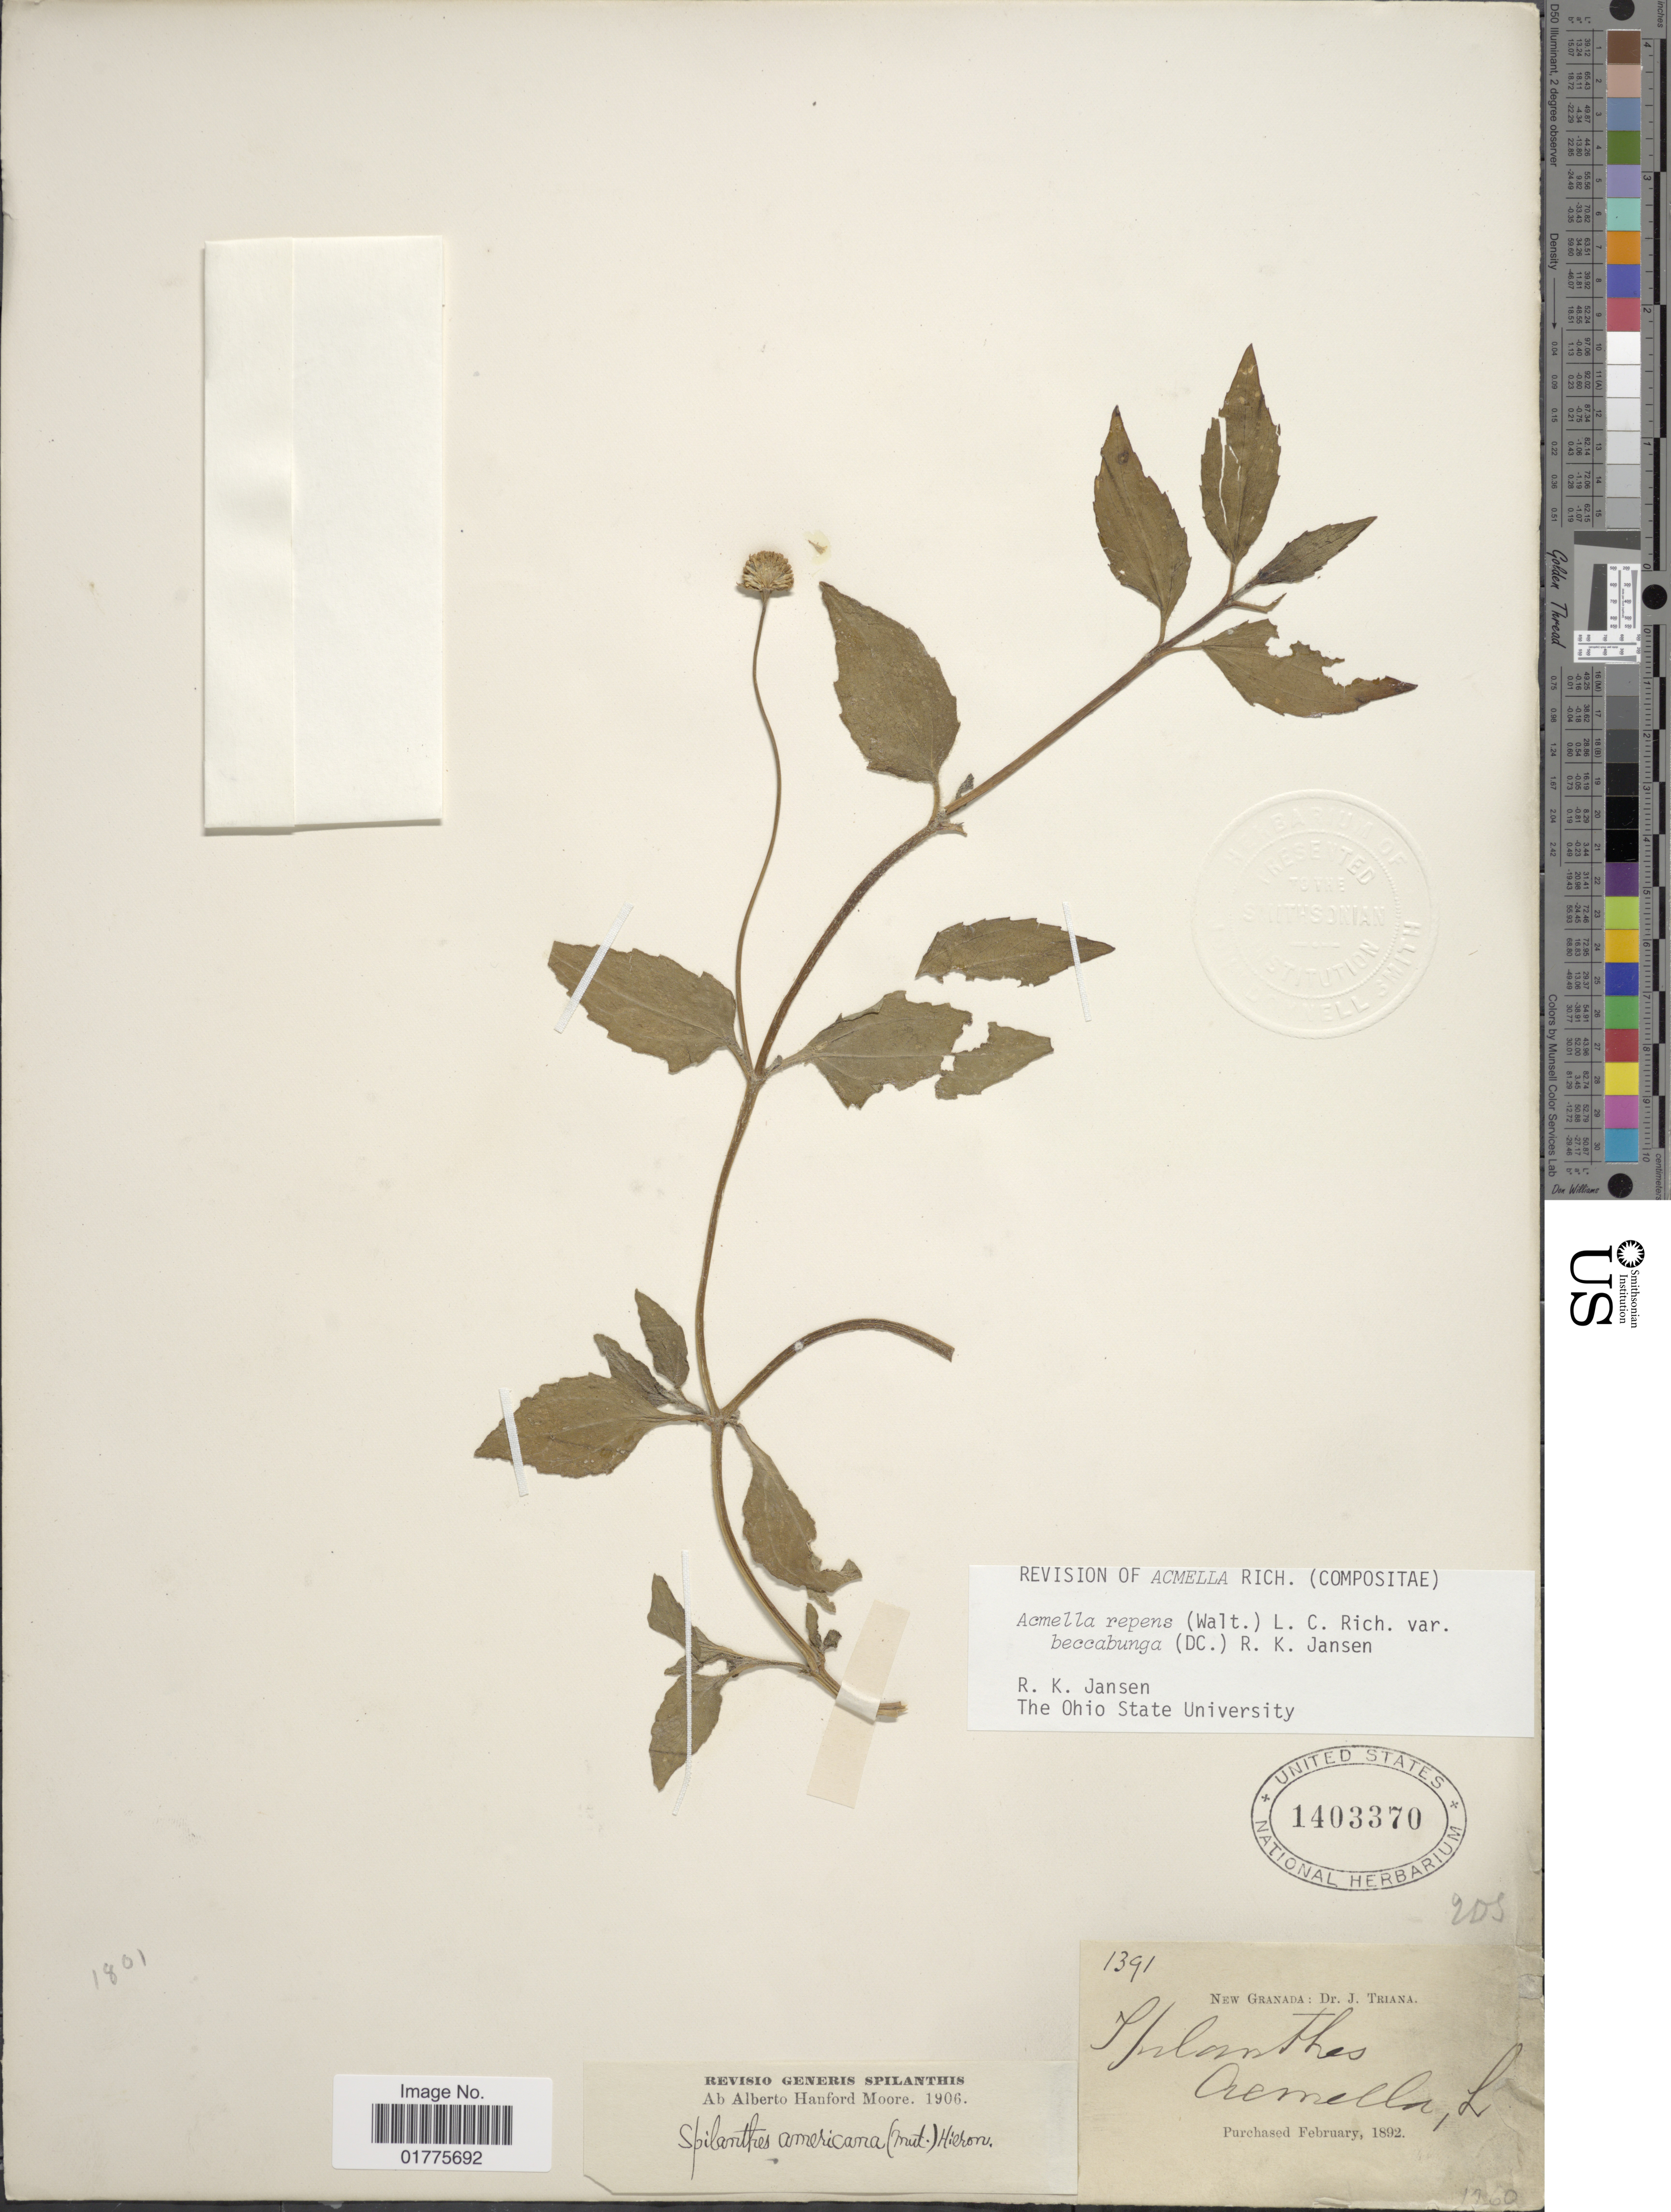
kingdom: Plantae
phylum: Tracheophyta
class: Magnoliopsida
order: Asterales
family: Asteraceae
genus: Acmella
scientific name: Acmella repens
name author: (Walter) Rich.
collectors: J. Triana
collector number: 1391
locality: New Granada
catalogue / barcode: US 1403370